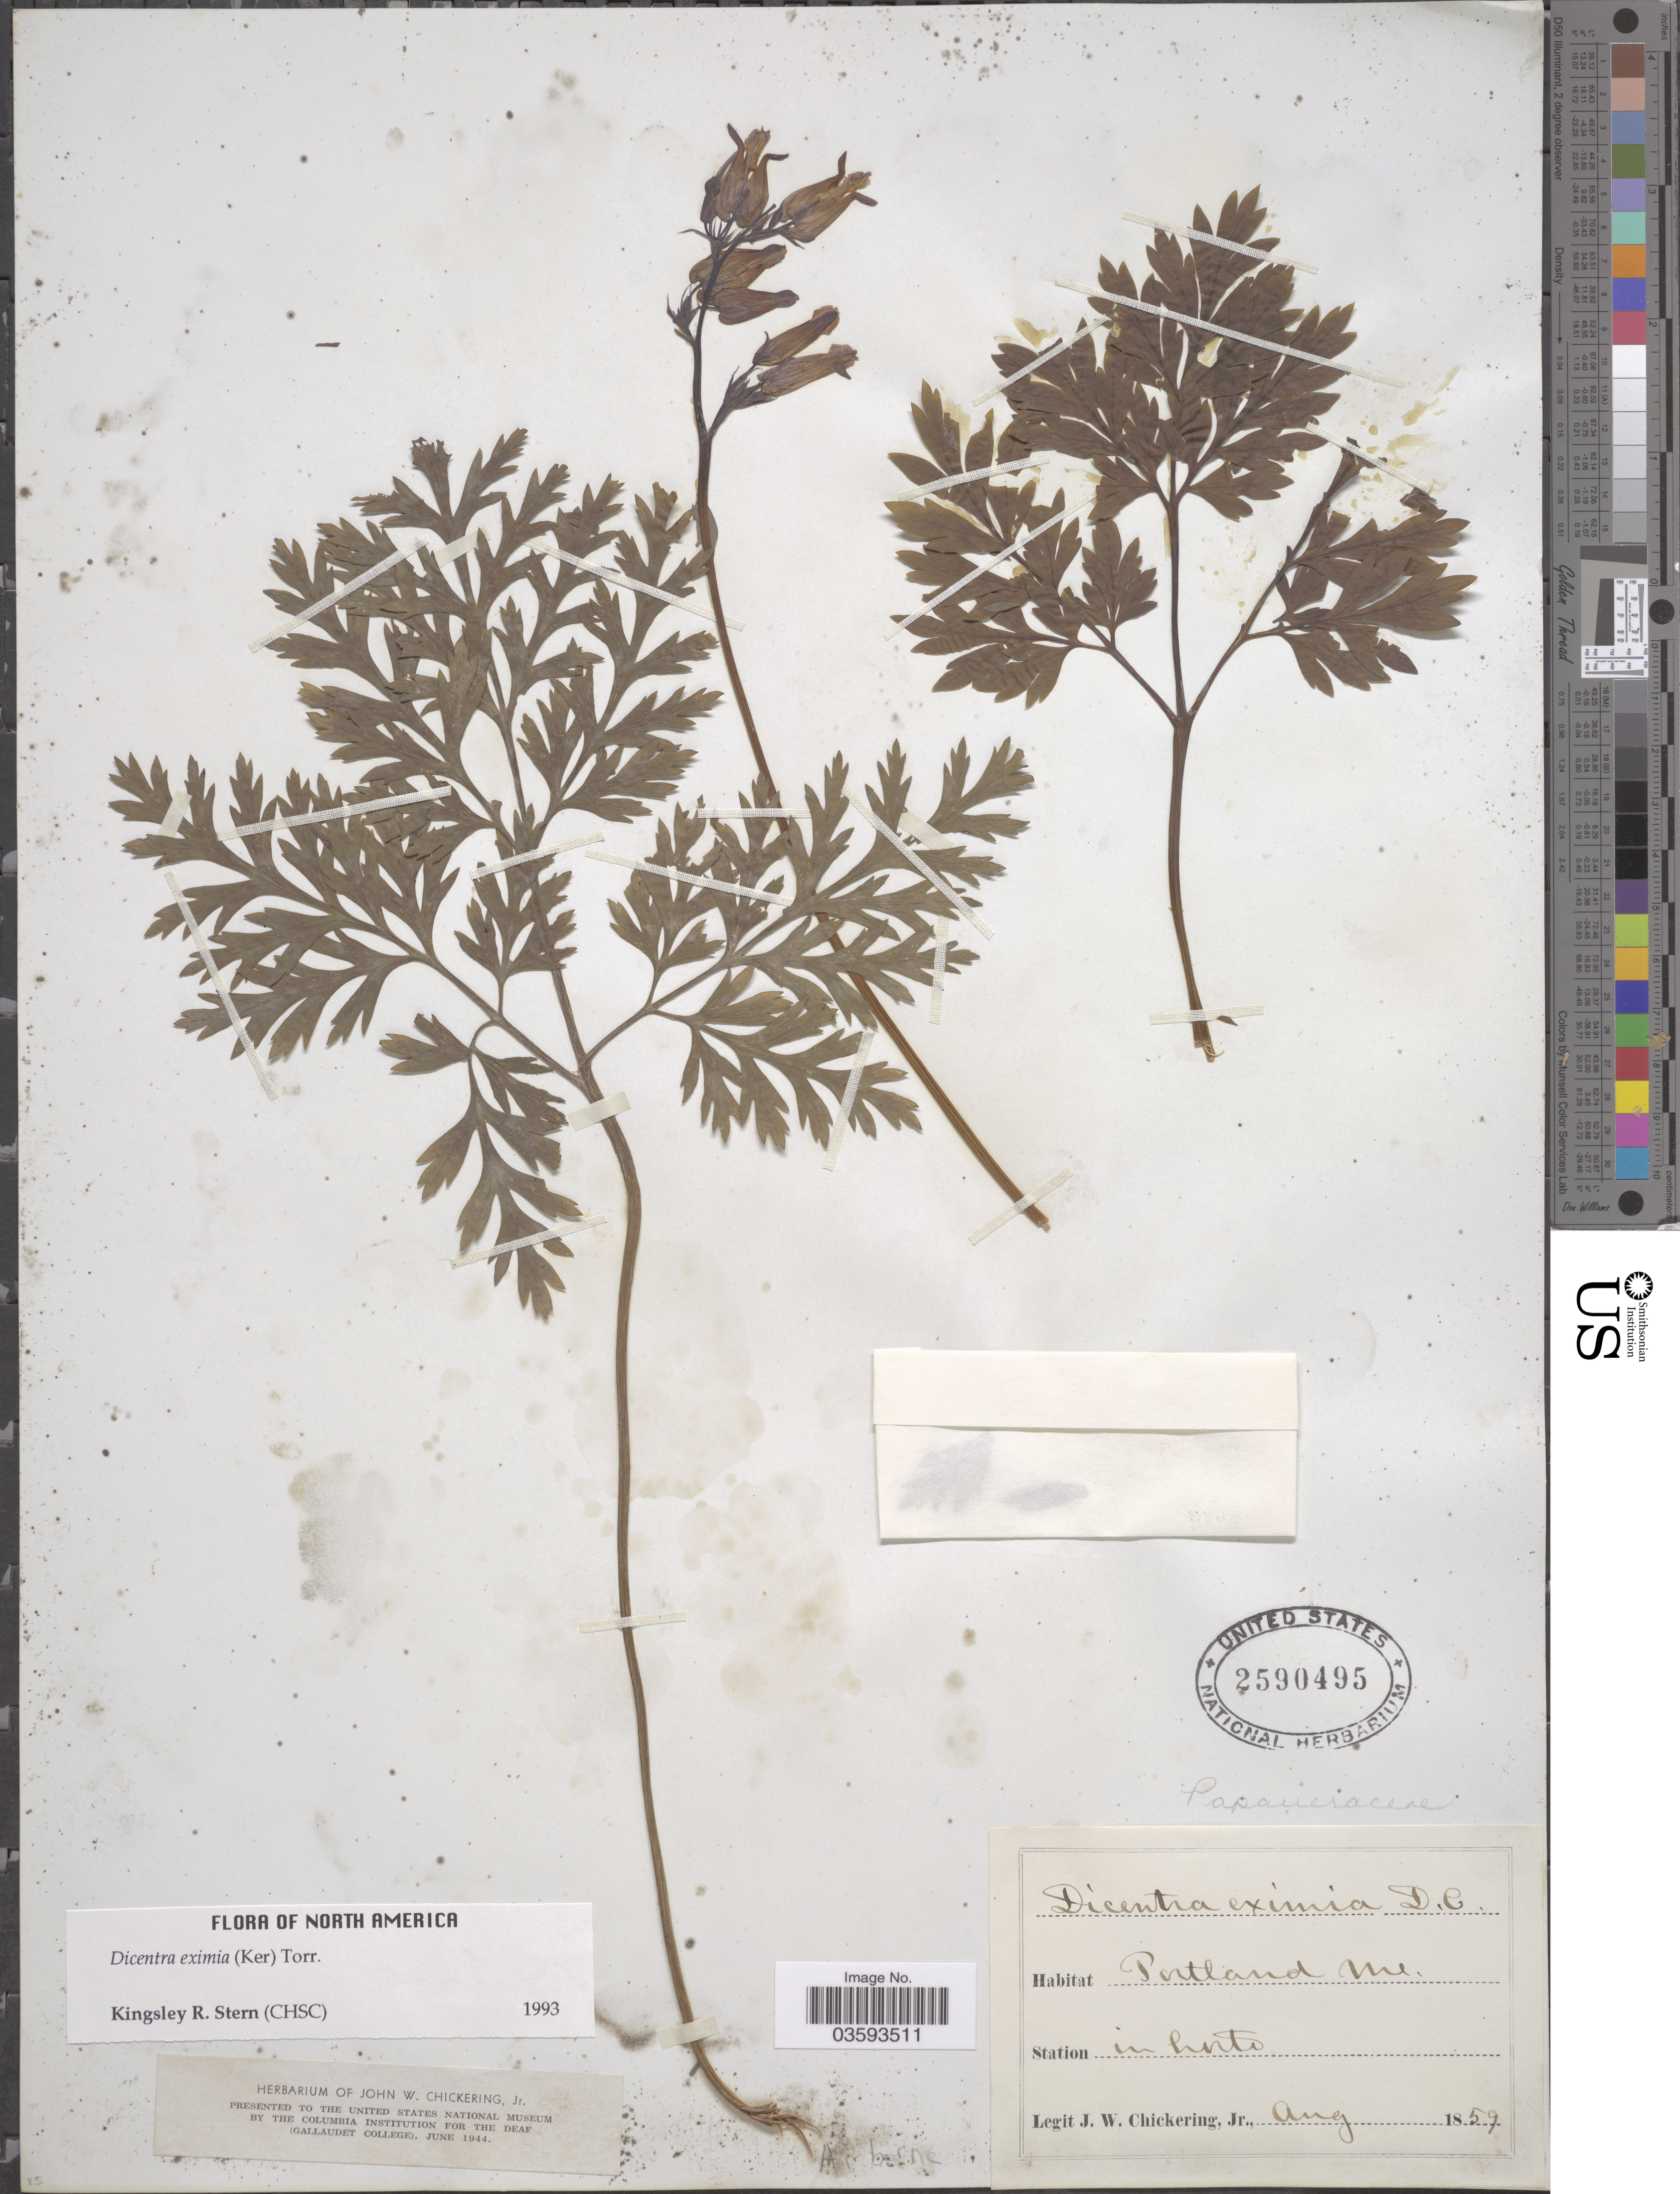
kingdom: Plantae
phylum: Tracheophyta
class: Magnoliopsida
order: Ranunculales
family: Papaveraceae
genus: Dicentra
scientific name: Dicentra eximia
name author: (Ker Gawl.) Torr.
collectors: J. W. Chickering Jr.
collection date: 1859-08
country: United States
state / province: Maine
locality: Portland. Statio in horto.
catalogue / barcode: US 2590495